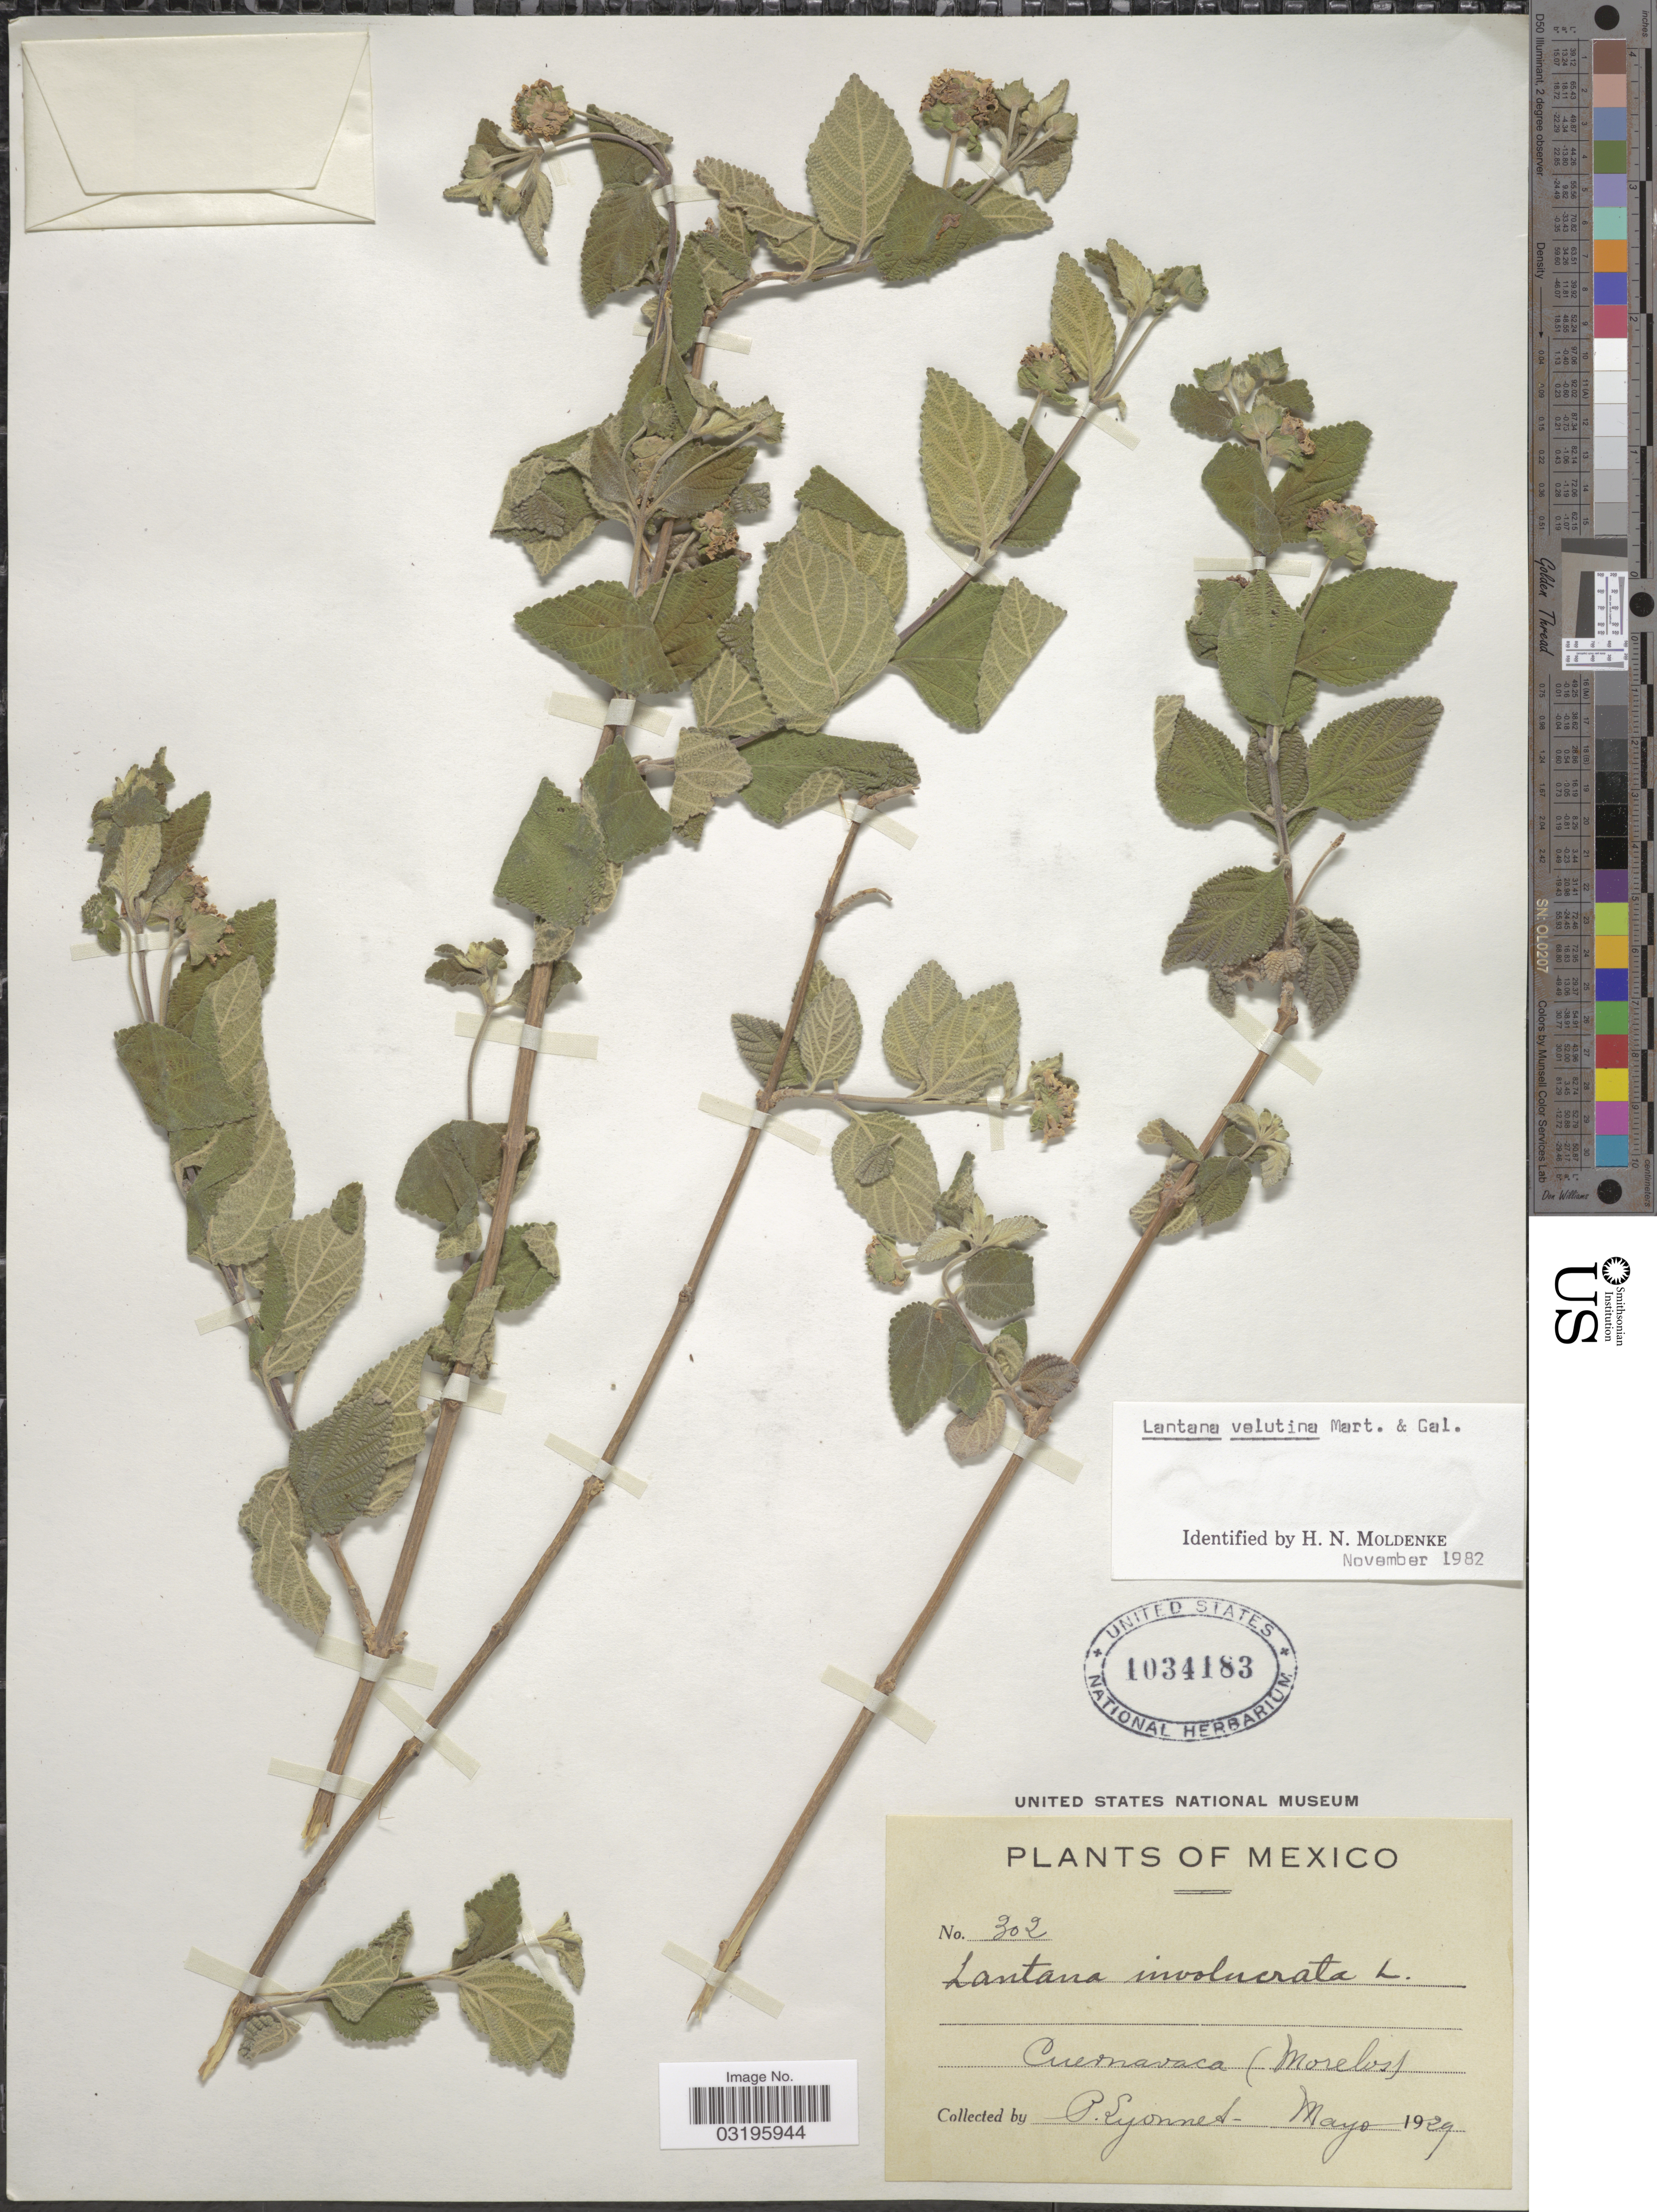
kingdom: Plantae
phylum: Tracheophyta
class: Magnoliopsida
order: Lamiales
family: Verbenaceae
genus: Lantana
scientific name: Lantana velutina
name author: M. Martens & Galeotti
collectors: P. Lyonnet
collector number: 302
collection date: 1929-05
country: Mexico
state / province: Morelos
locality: Cuernavaca.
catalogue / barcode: US 1034183